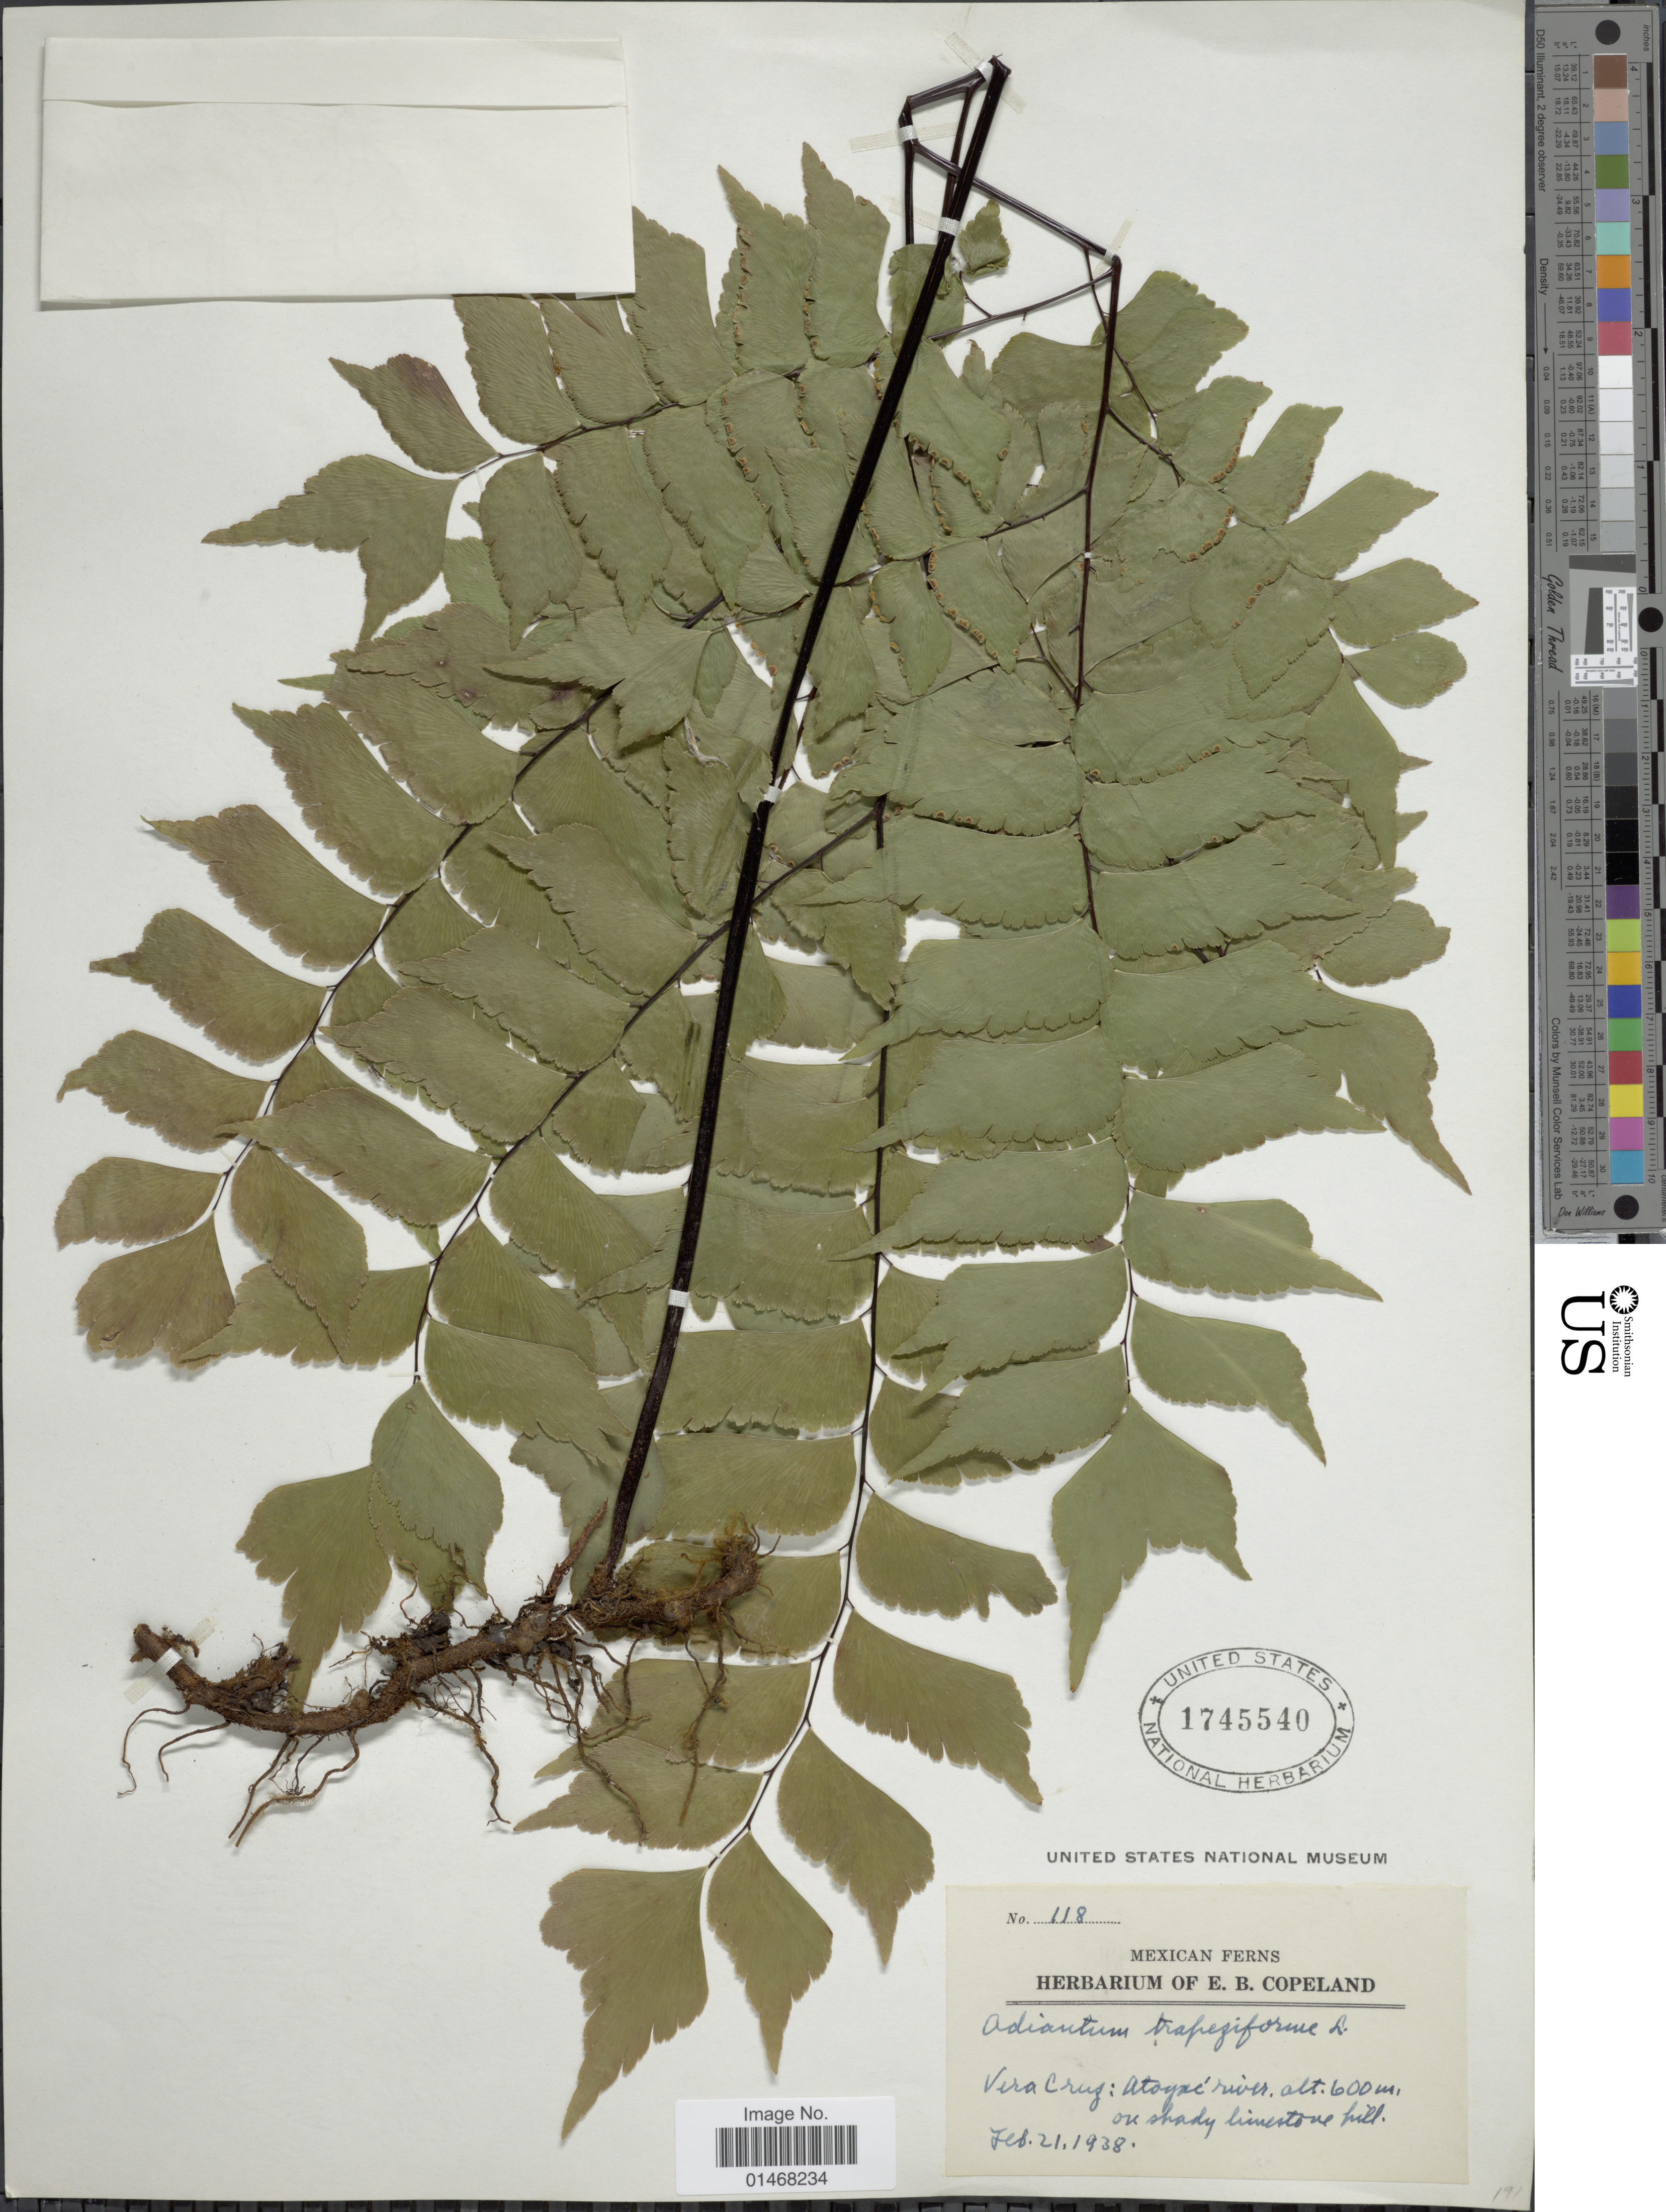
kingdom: Plantae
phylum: Tracheophyta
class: Polypodiopsida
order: Polypodiales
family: Pteridaceae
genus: Adiantum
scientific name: Adiantum trapeziforme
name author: L.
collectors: ex herb. E. B. Copeland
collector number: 118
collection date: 1938-02-21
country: Mexico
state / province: Veracruz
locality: Vera Cruz: Atoyxé river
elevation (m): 600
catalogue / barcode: US 1745540